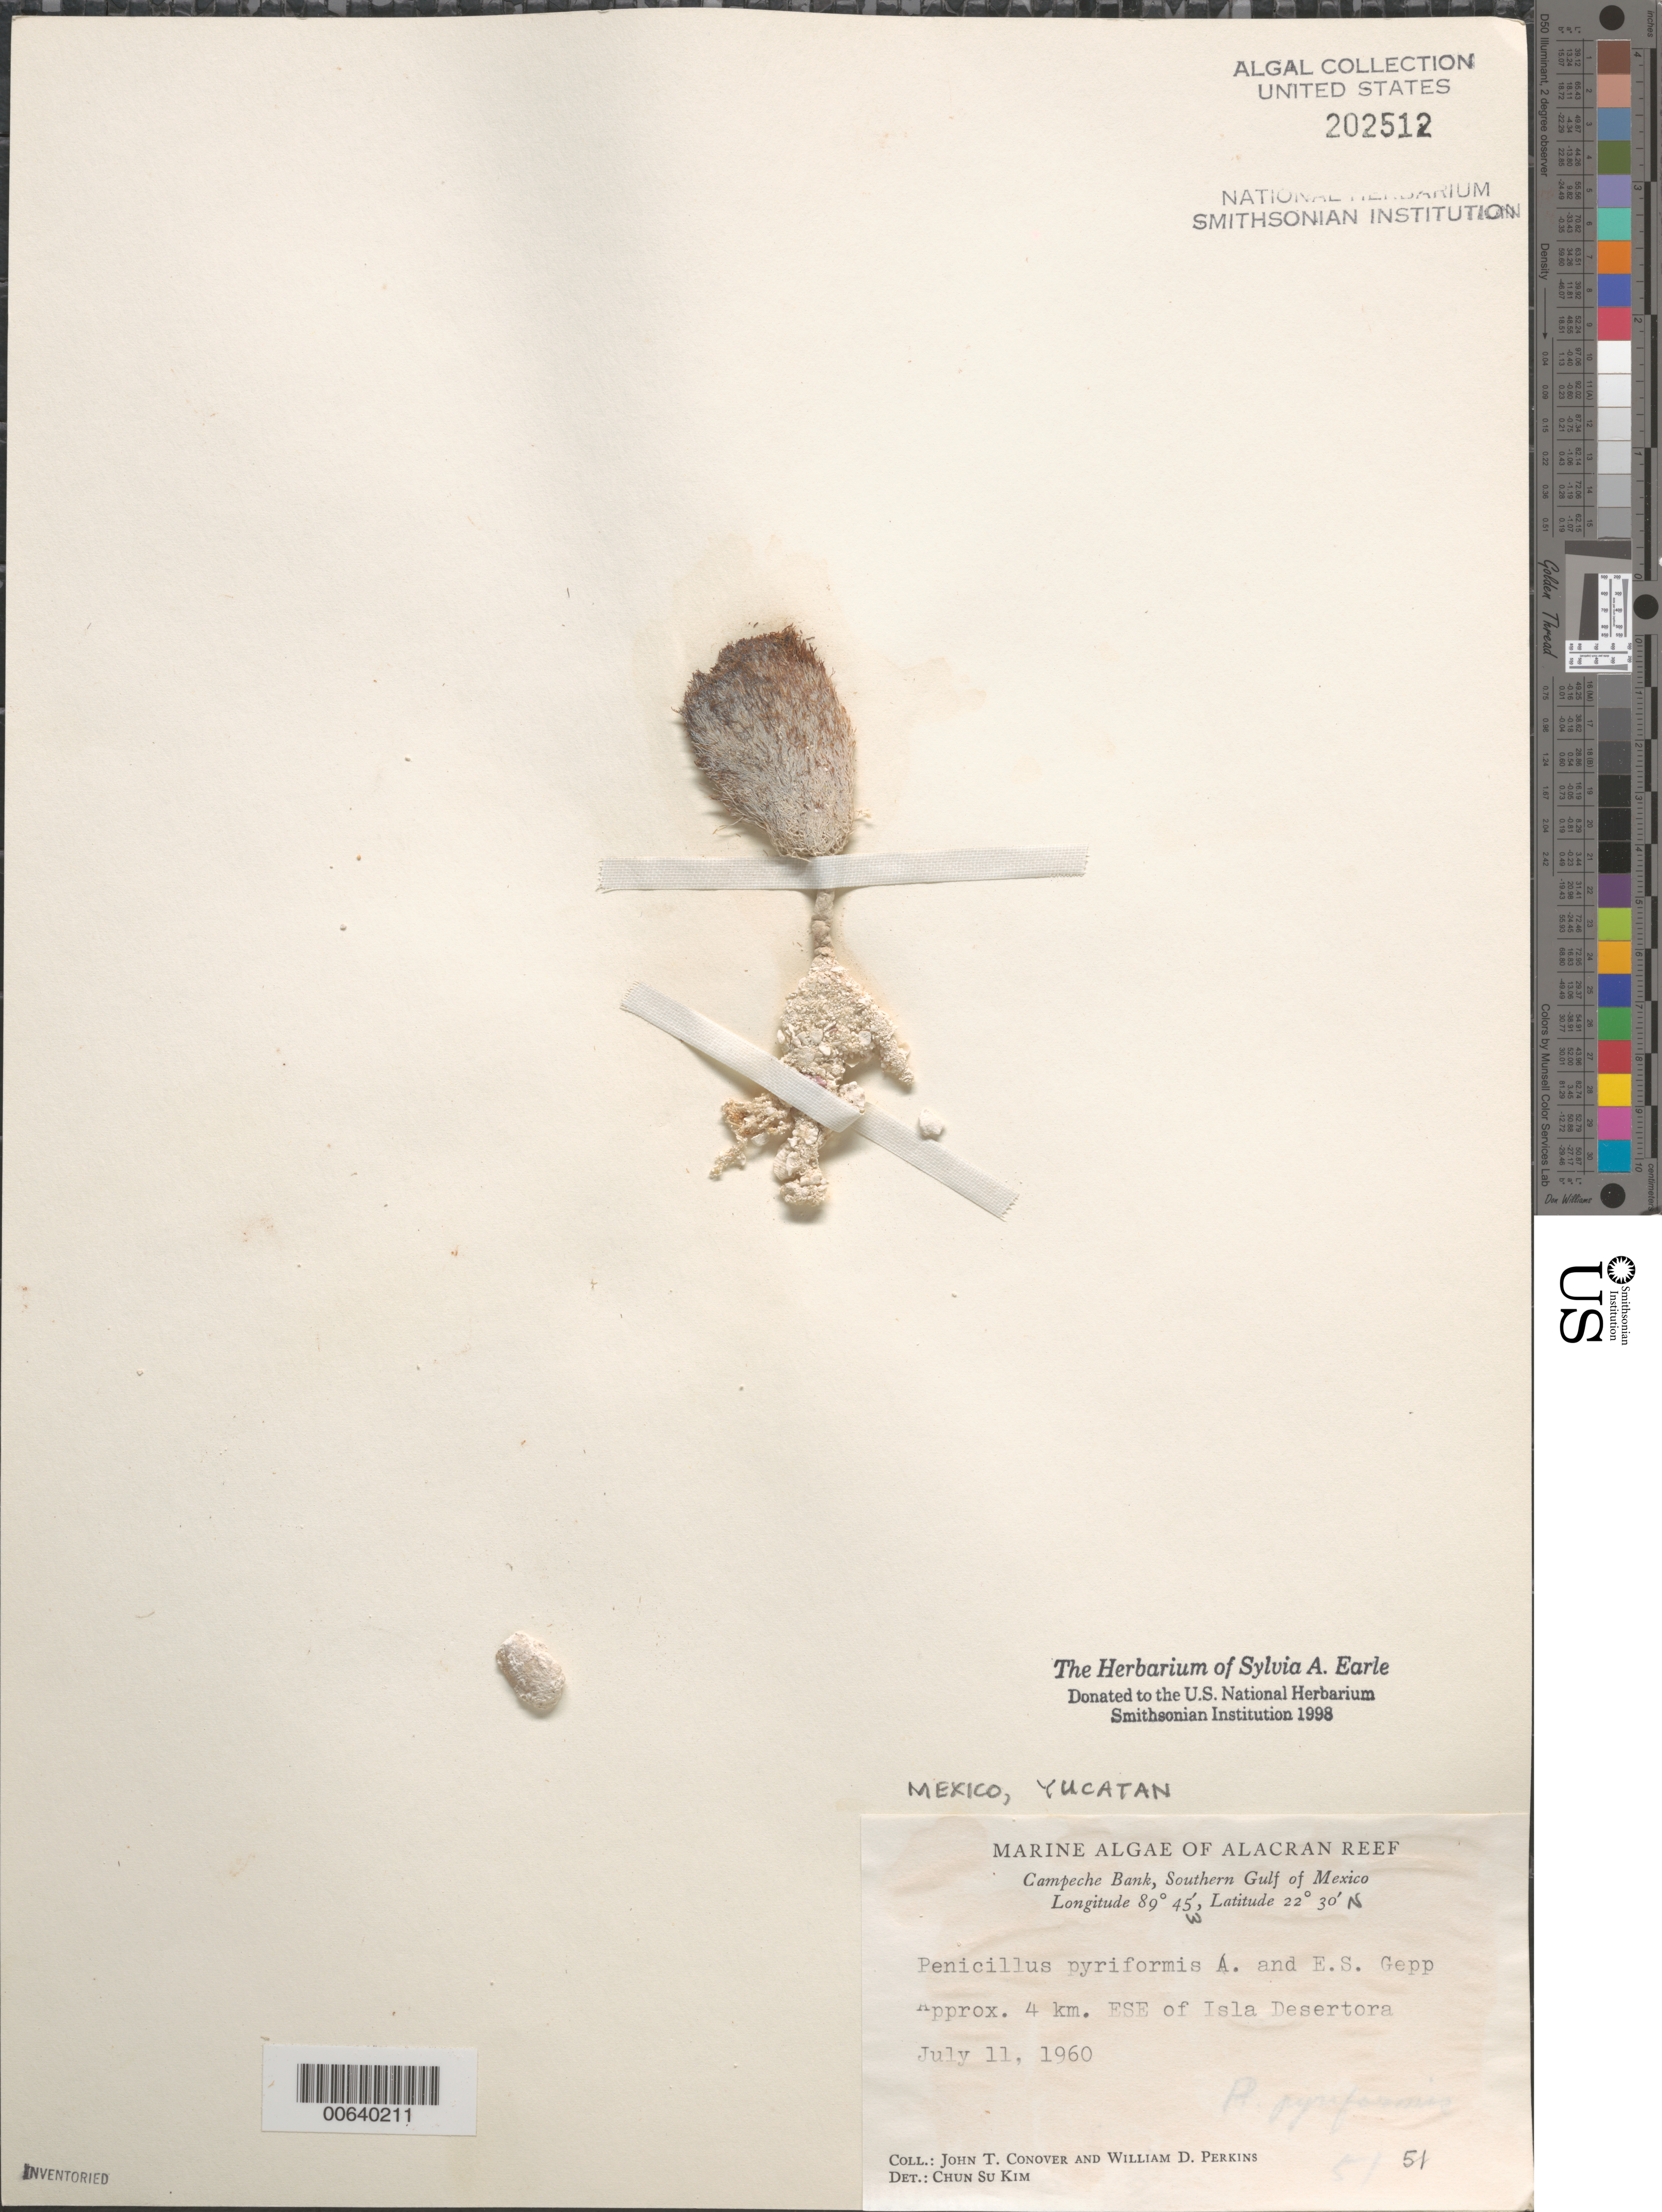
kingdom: Plantae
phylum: Chlorophyta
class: Ulvophyceae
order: Bryopsidales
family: Udoteaceae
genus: Penicillus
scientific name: Penicillus pyriformis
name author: A. Gepp & E. Gepp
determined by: Kim, Chun Su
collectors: J. T. Conover & W. D. Perkins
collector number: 51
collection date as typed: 11 Jul 1960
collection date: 1960-07-11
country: Mexico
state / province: Yucatan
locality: Alacran Reef, 4 km east SE of Isla Desertora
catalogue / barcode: US 202512